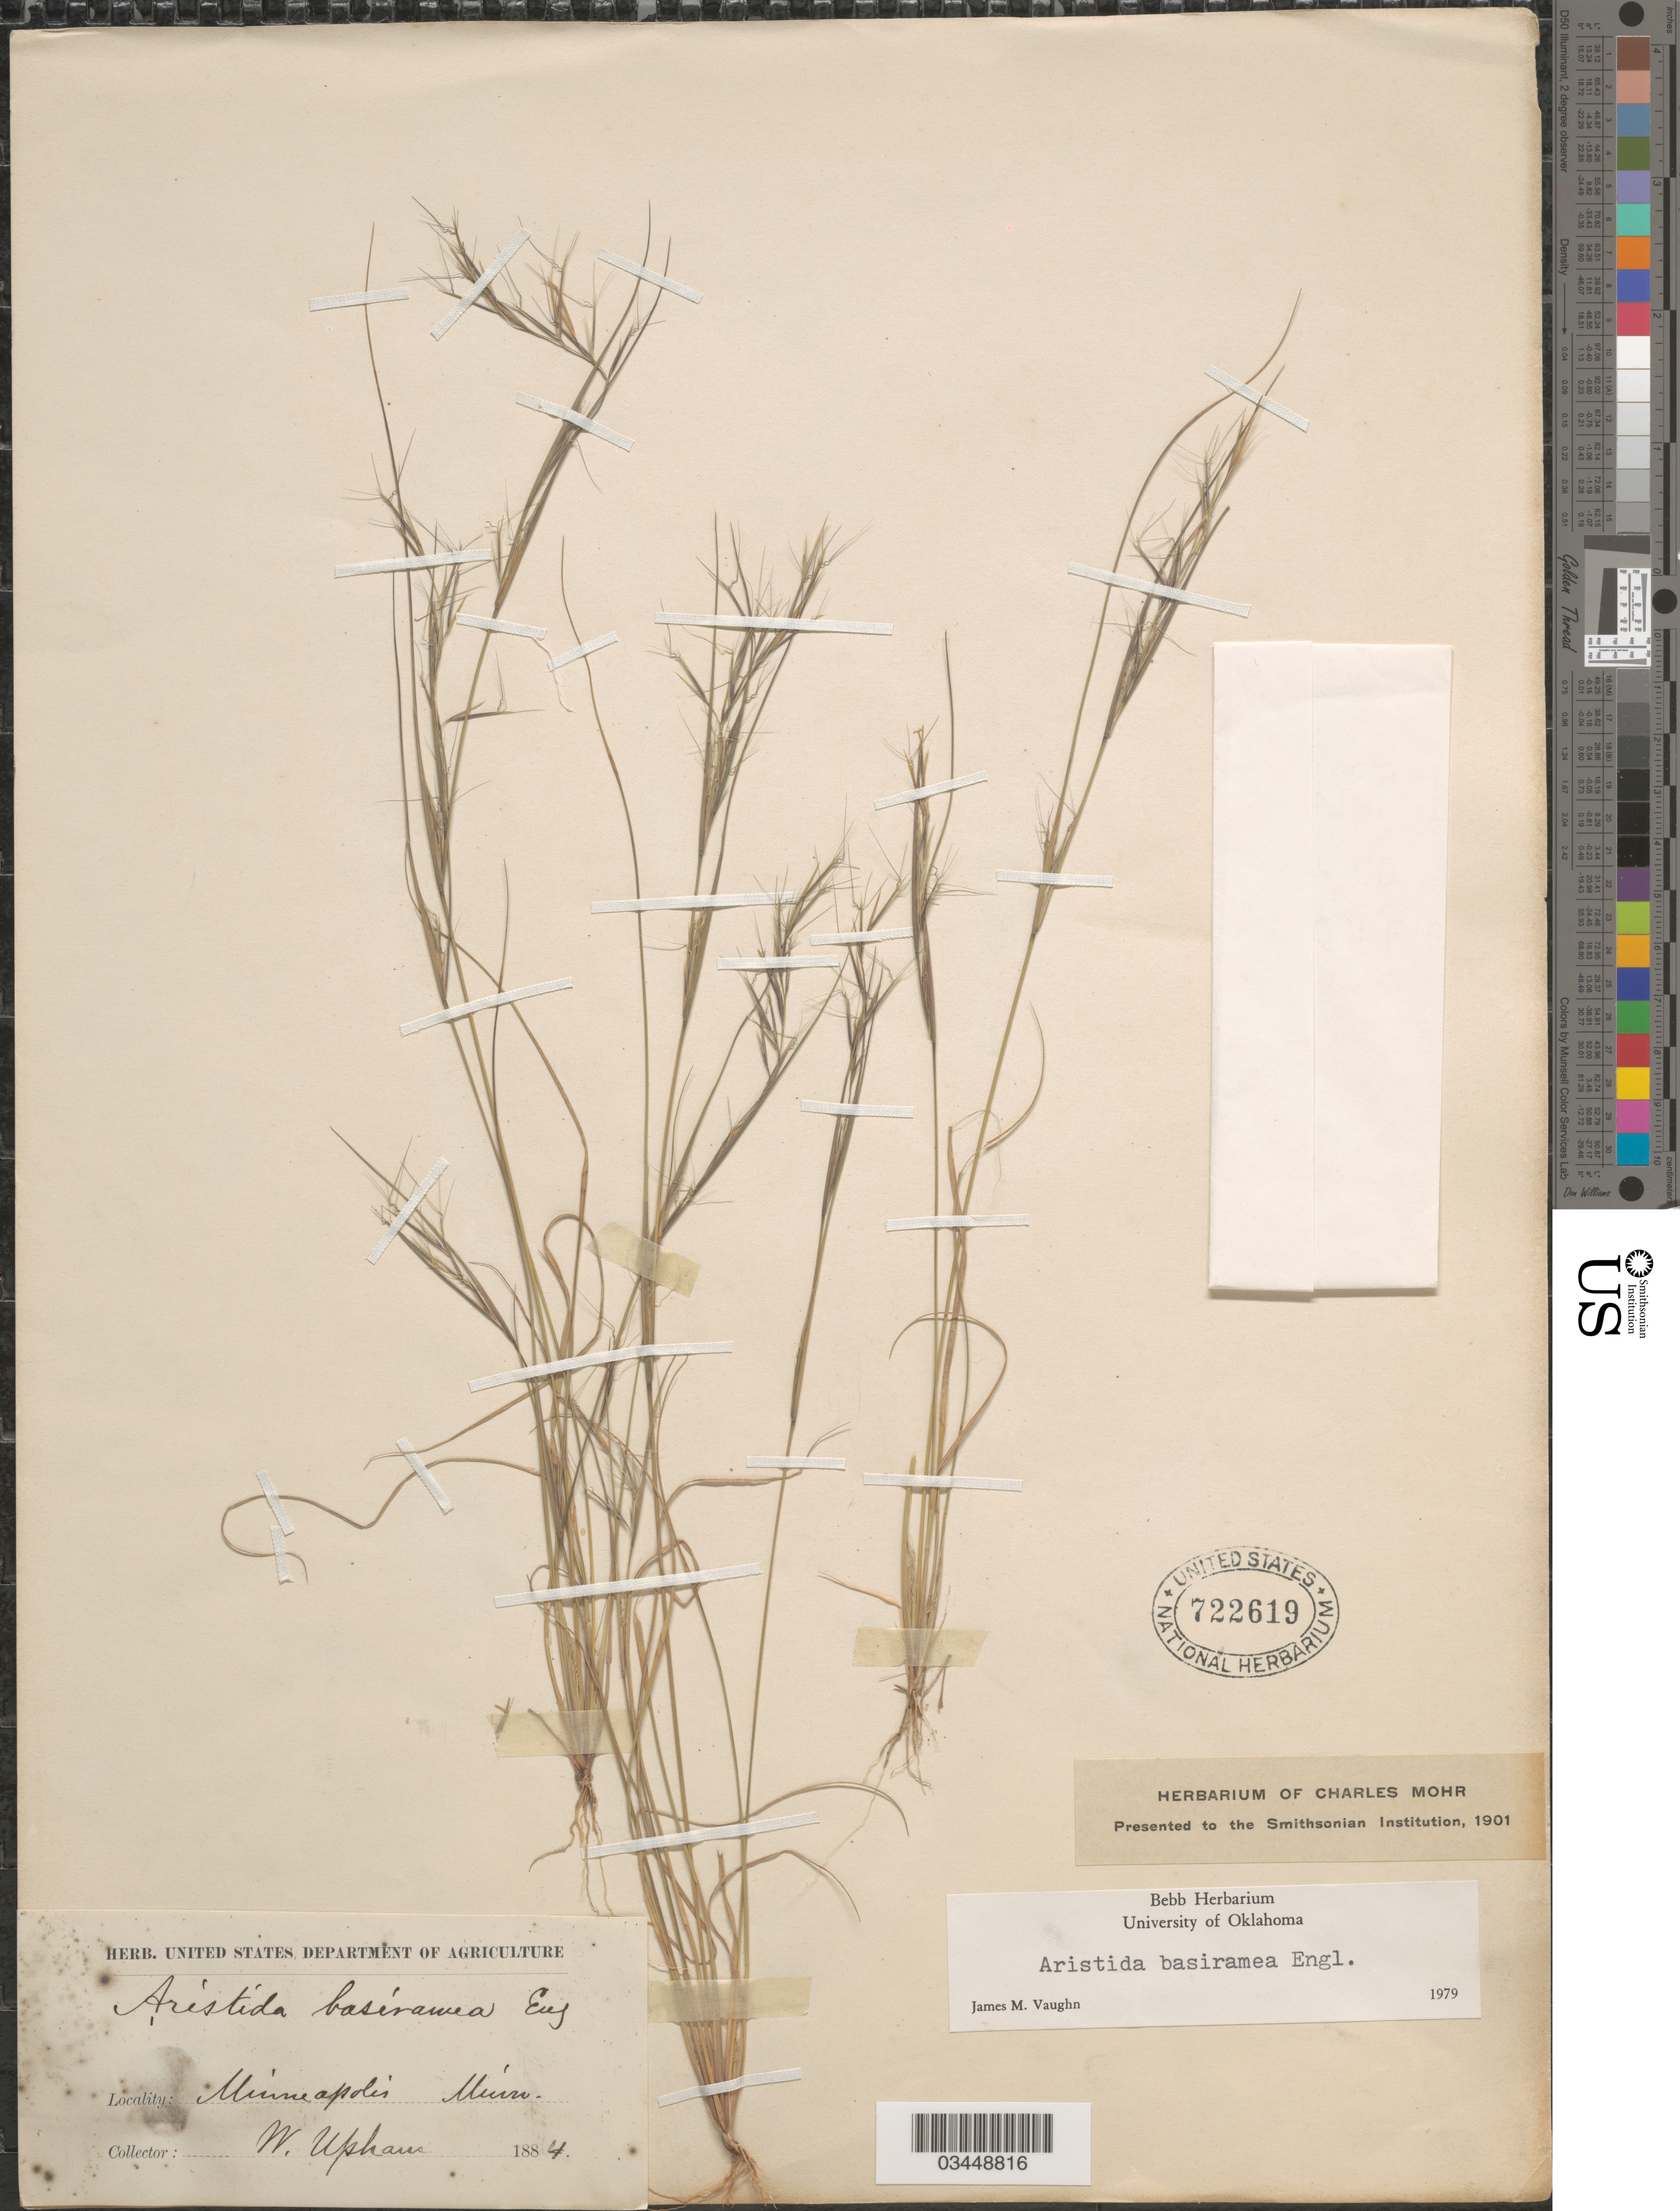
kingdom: Plantae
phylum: Tracheophyta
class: Liliopsida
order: Poales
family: Poaceae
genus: Aristida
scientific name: Aristida basiramea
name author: Engelm. ex Vasey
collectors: W. Upham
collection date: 1884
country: United States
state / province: Minnesota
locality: Minneapolis.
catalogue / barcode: US 722619